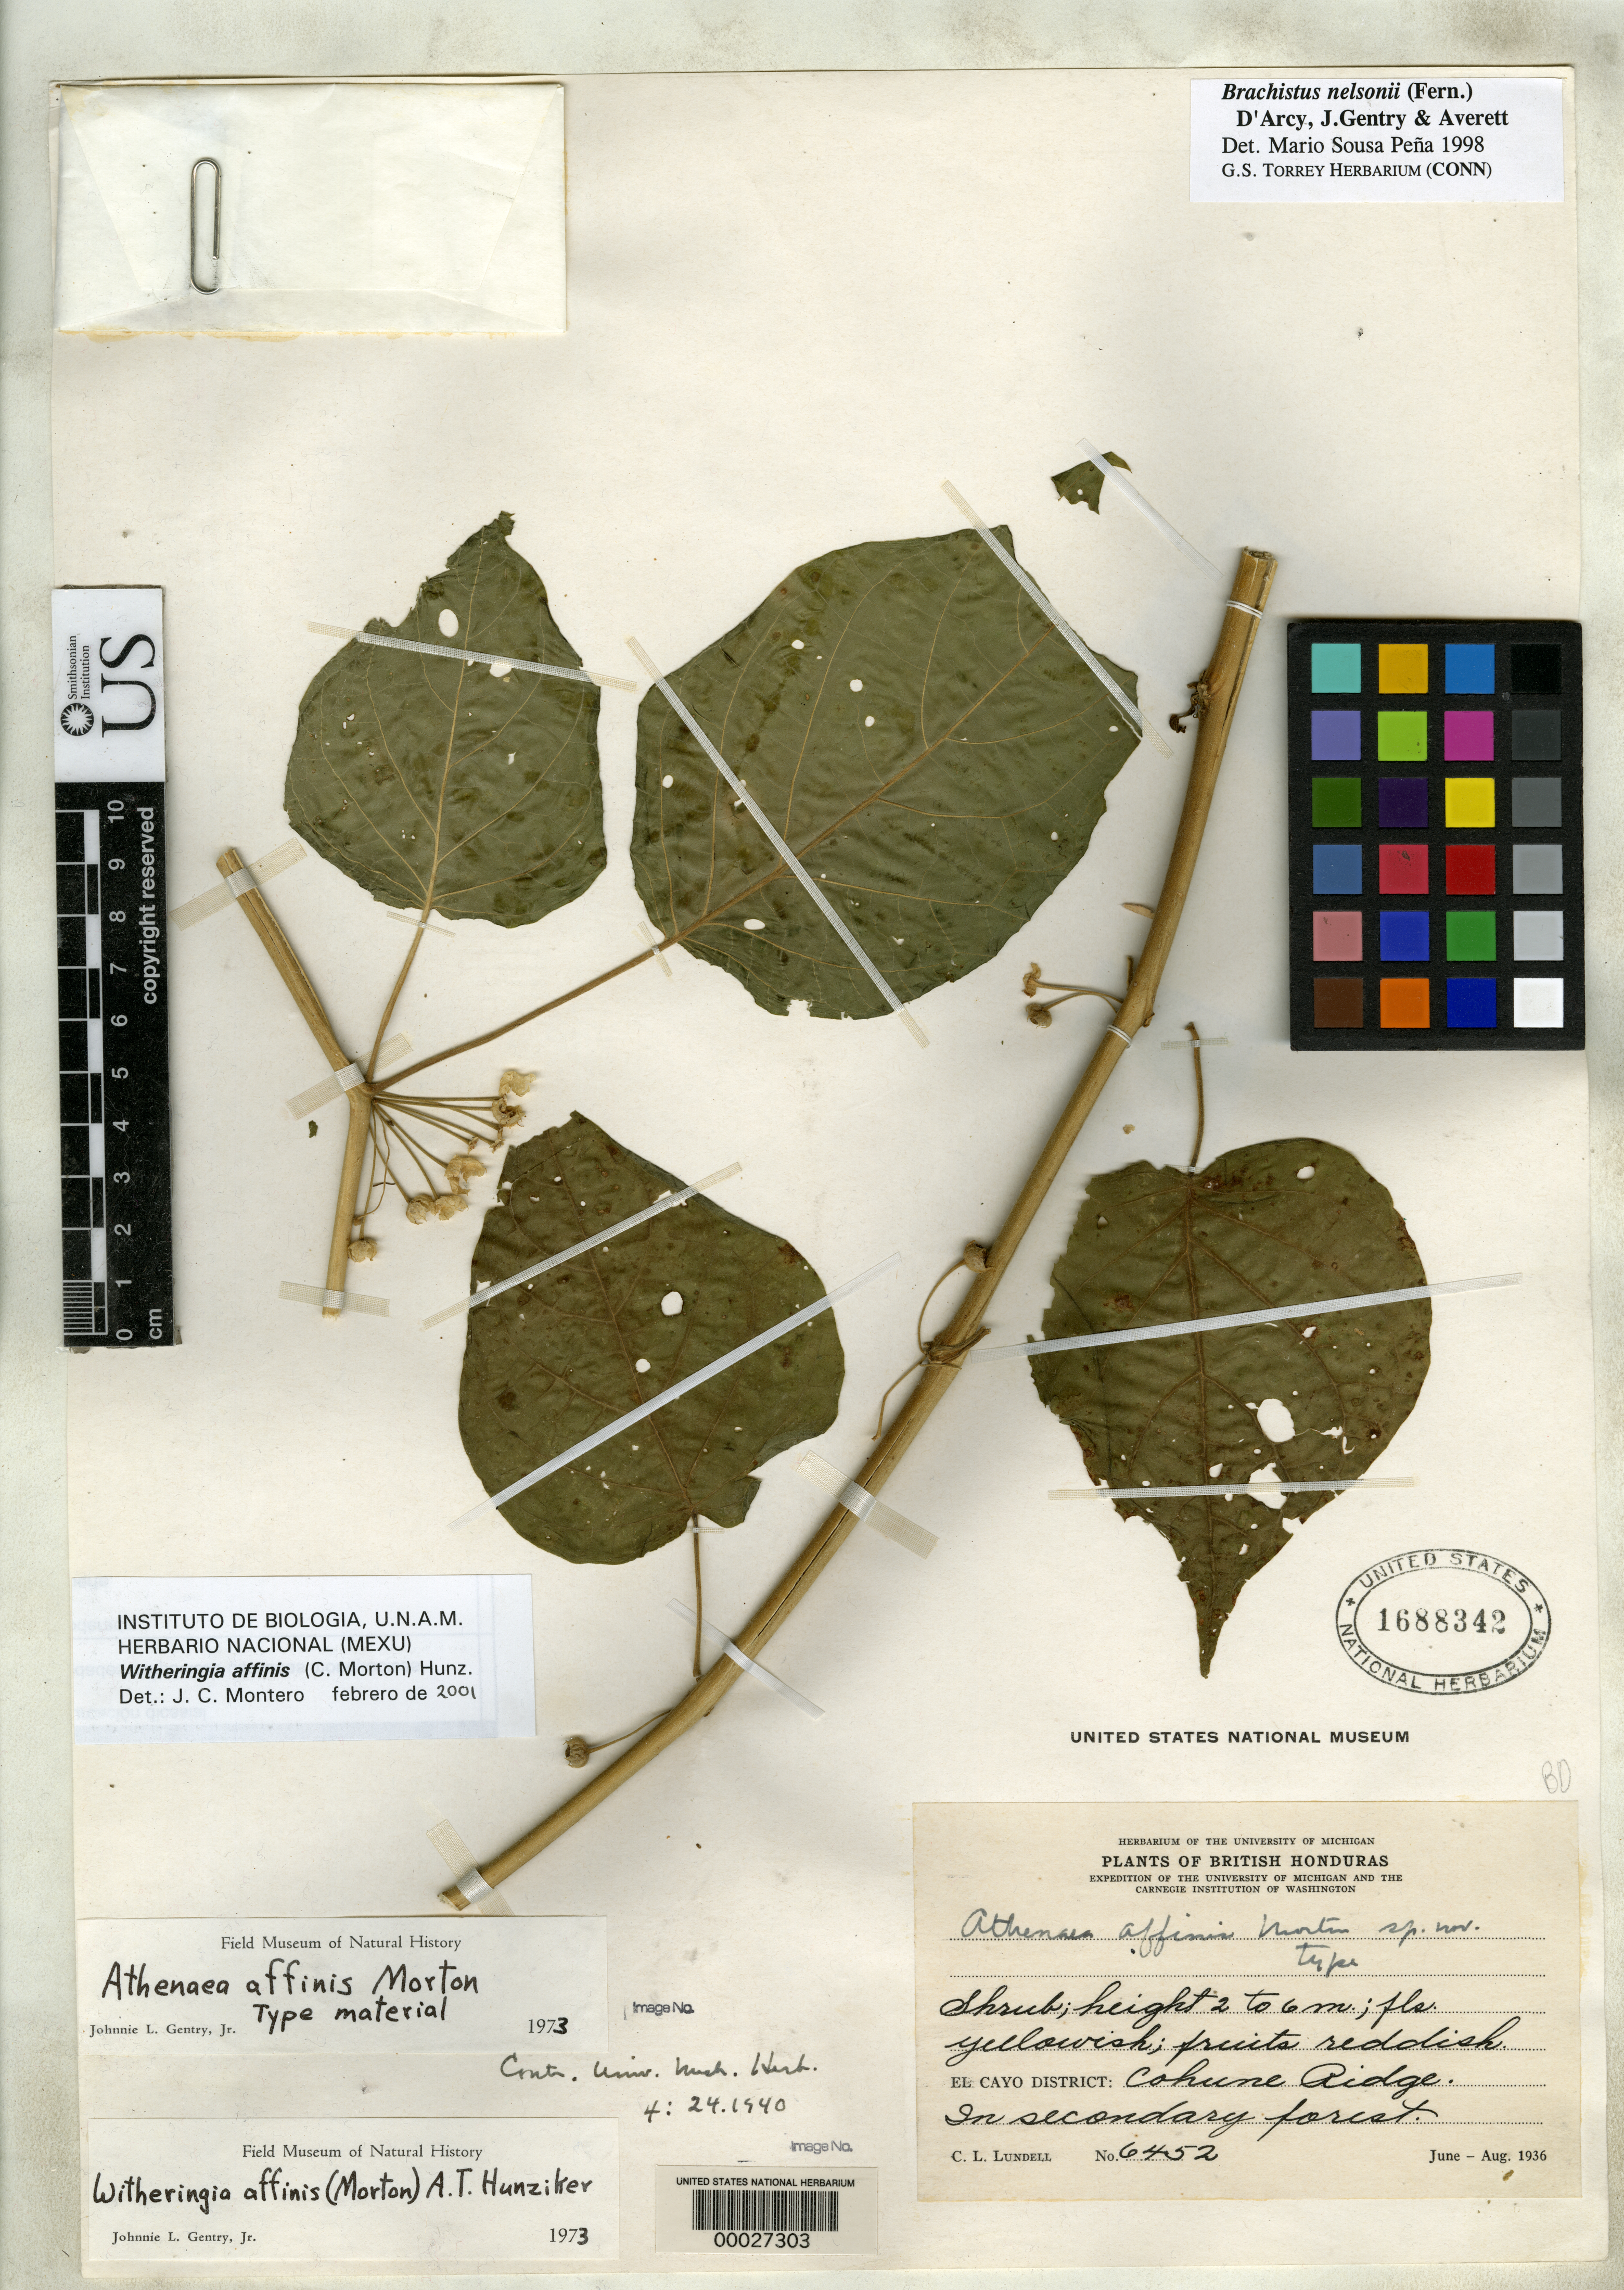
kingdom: Plantae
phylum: Tracheophyta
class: Magnoliopsida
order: Solanales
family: Solanaceae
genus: Athenaea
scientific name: Athenaea affinis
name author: C.V. Morton in Lundell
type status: Holotype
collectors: C. L. Lundell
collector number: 6452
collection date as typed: Jun 1936 to -- Aug 1936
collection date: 1936-06/1936-08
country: Belize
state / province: Cayo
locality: Cohune Ridge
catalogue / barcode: US 1688342